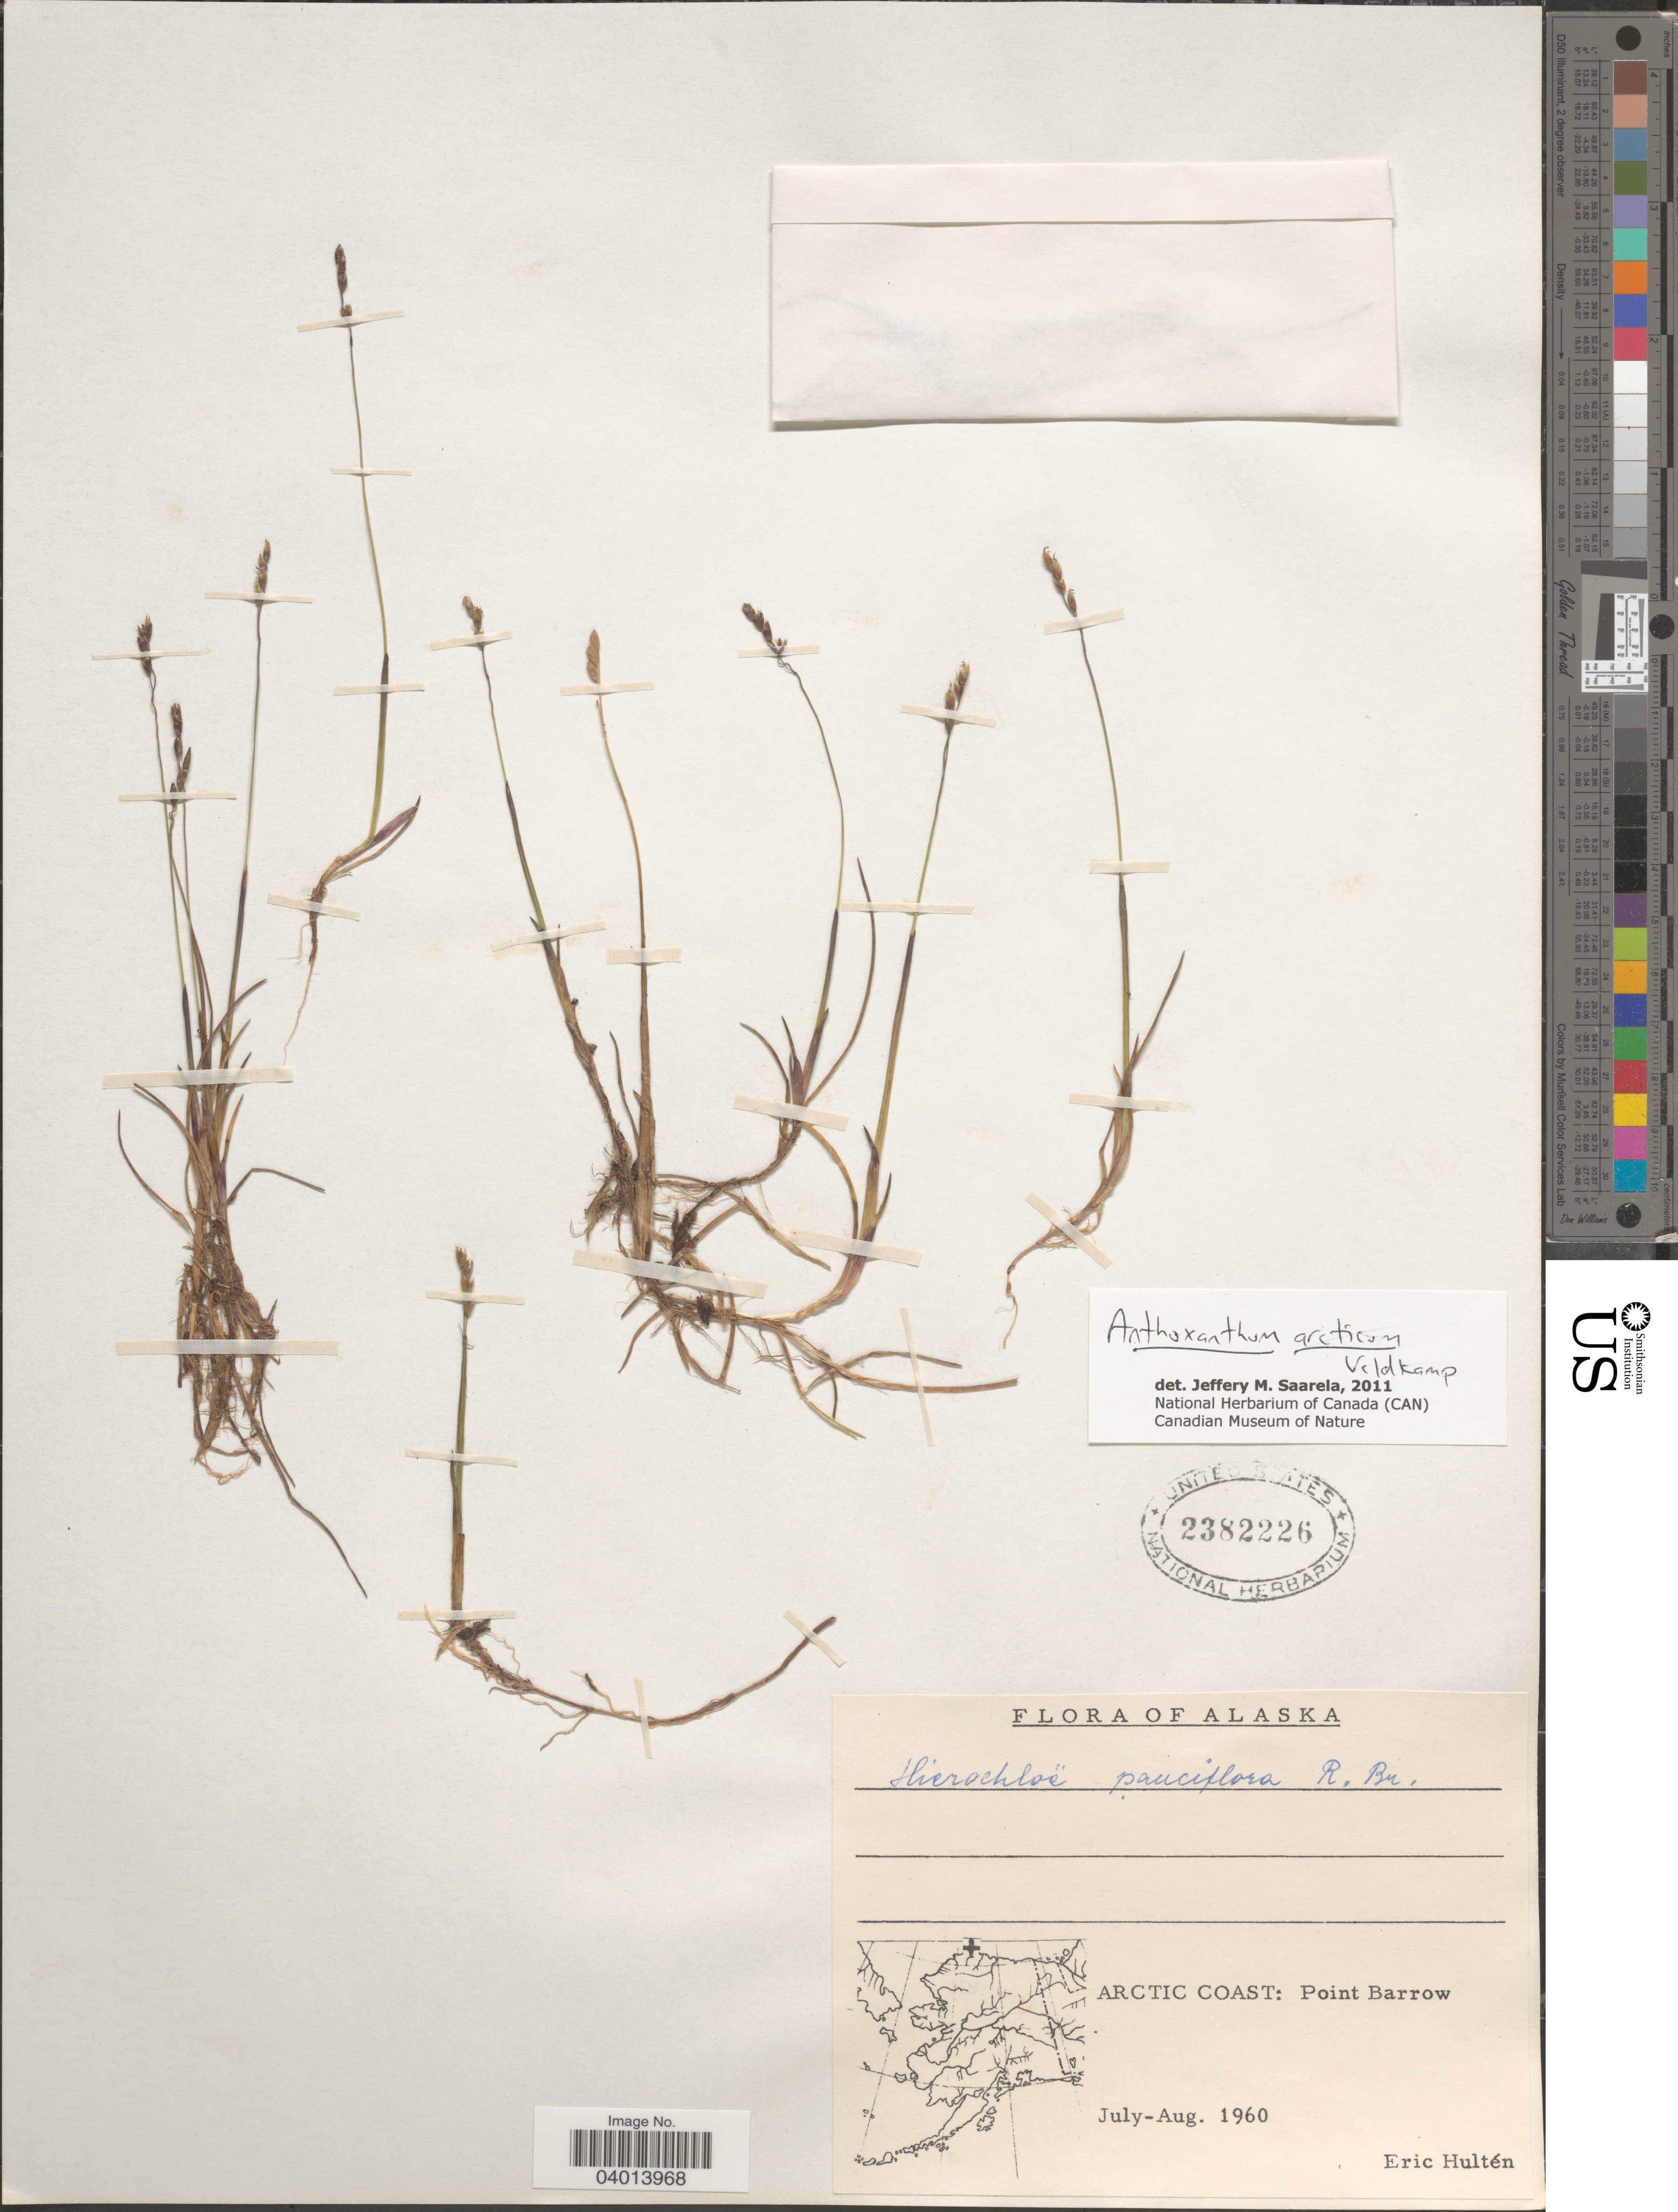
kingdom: Plantae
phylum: Tracheophyta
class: Liliopsida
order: Poales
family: Poaceae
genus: Anthoxanthum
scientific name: Anthoxanthum arcticum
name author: Veldkamp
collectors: E. G. Hultén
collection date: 1960-07/1960-08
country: United States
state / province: Alaska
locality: Arctic Coast: Point Barrow.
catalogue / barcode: US 2382226